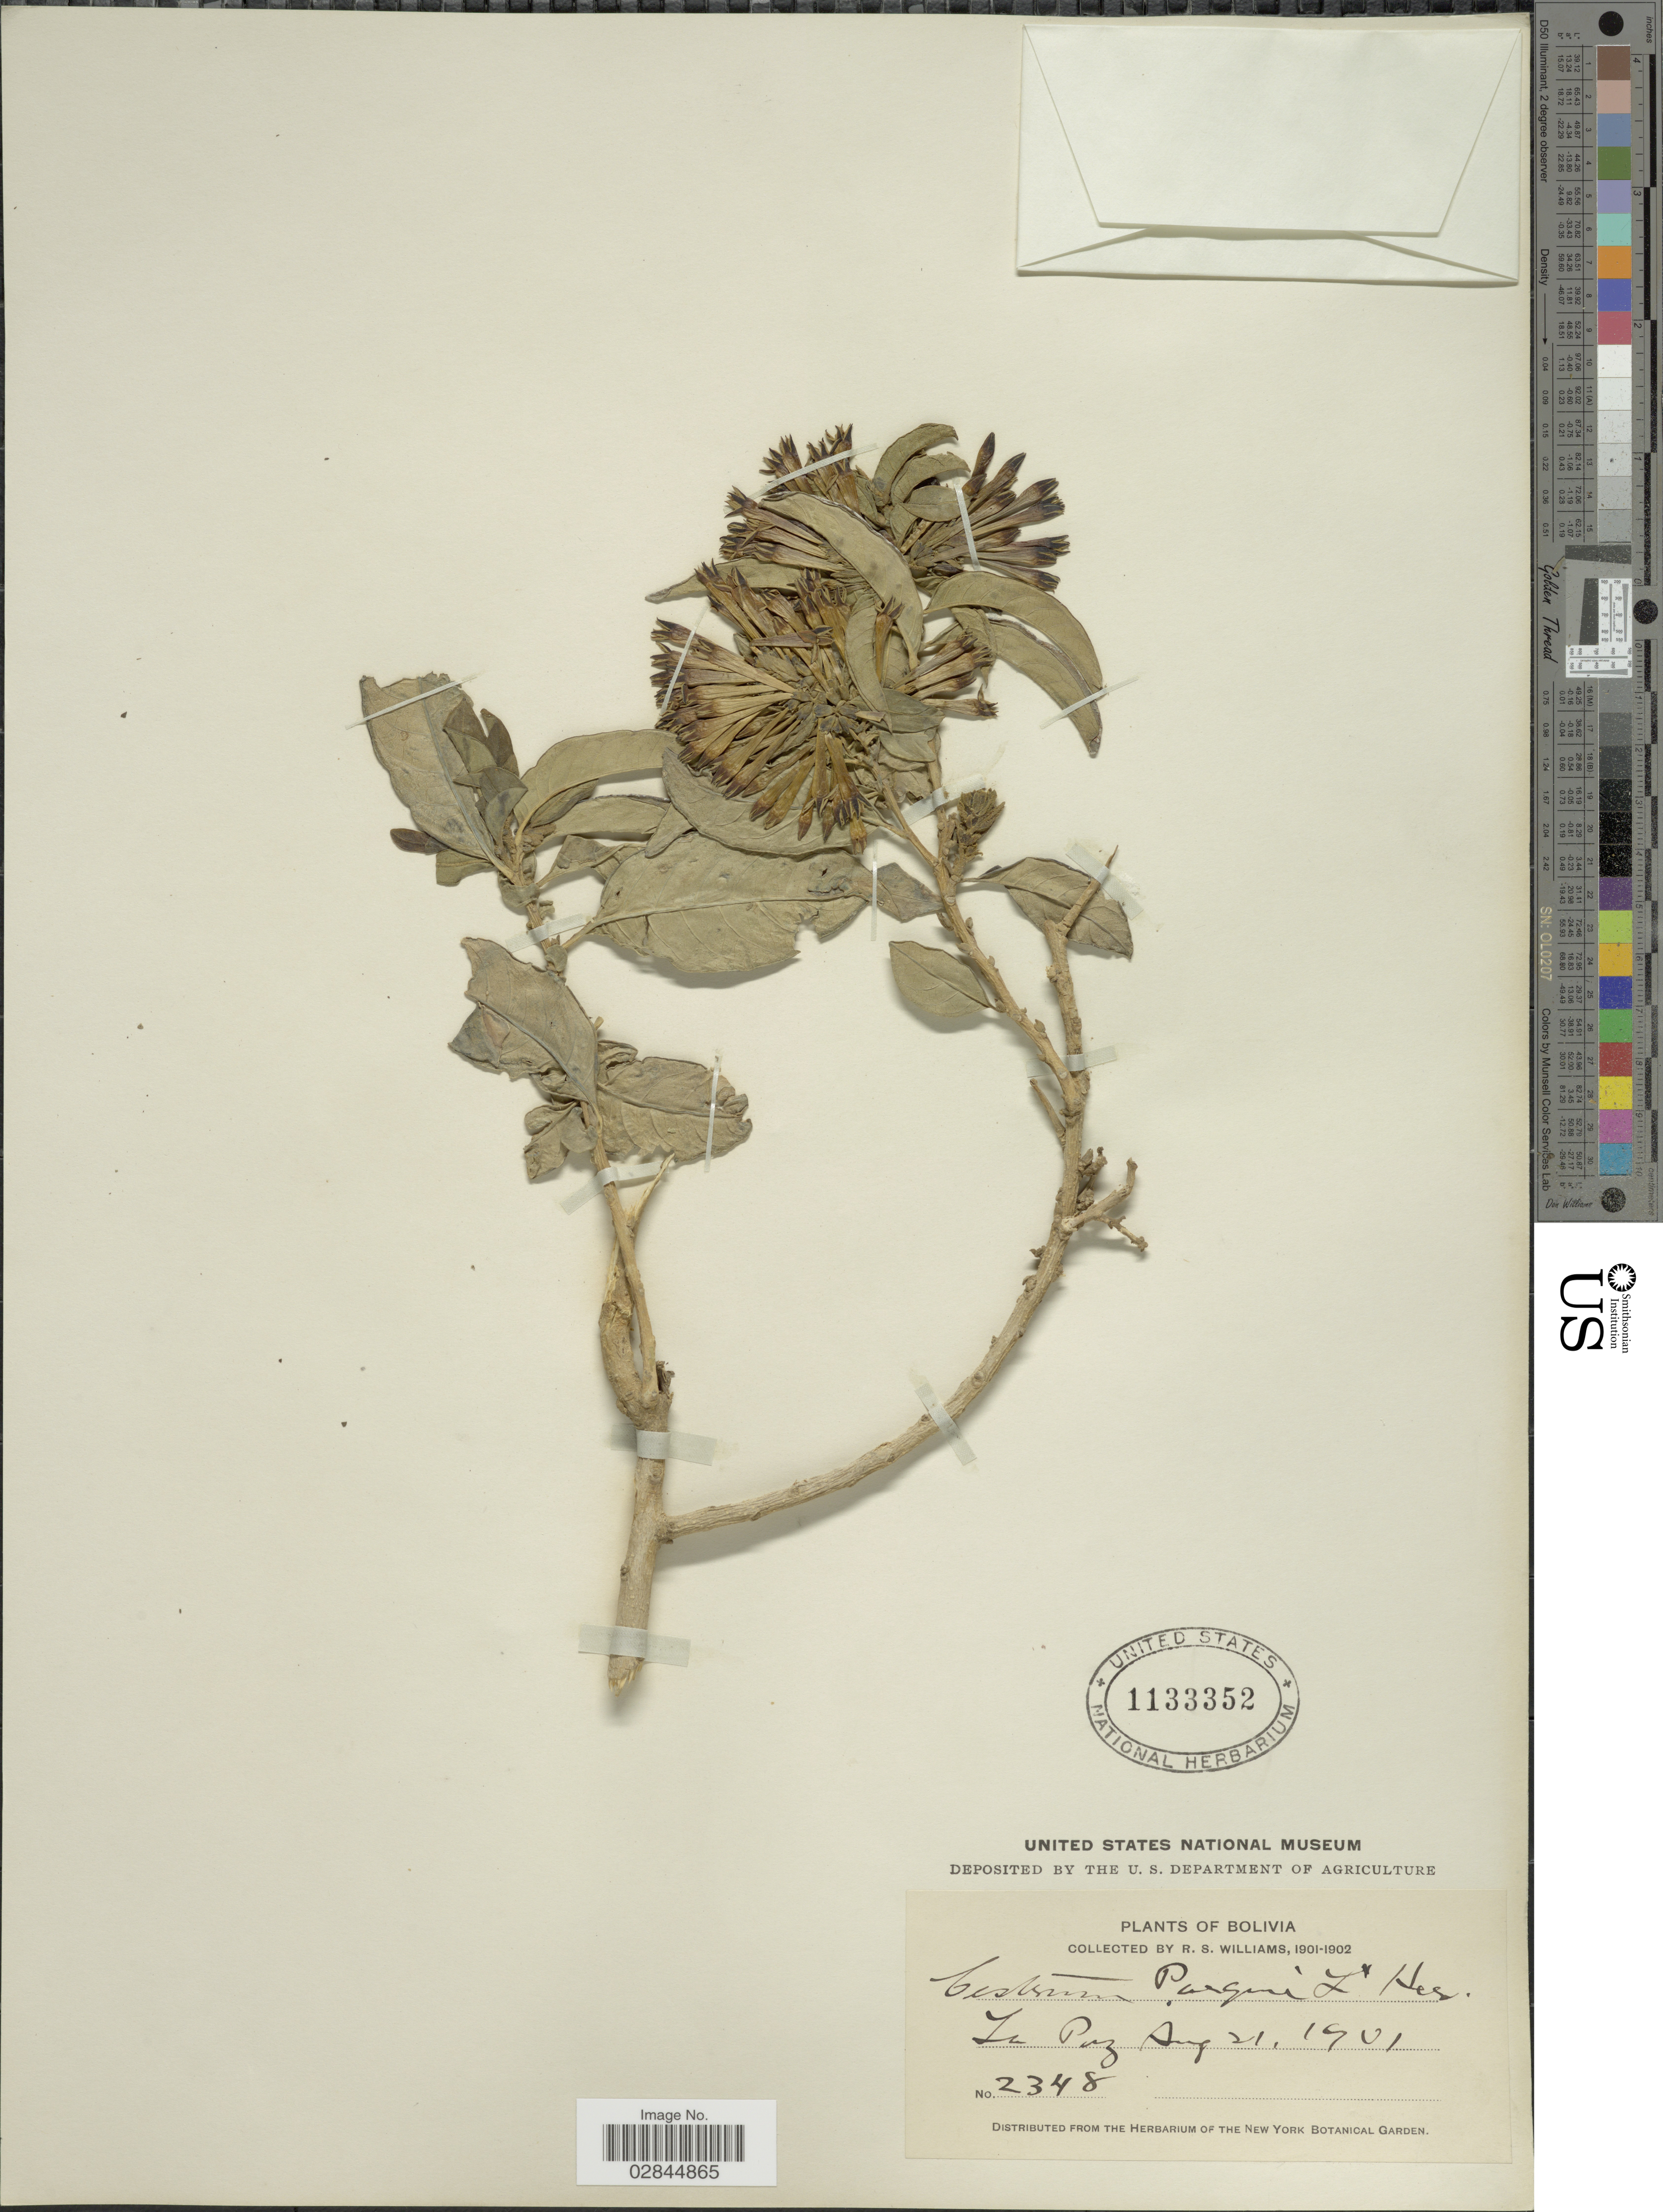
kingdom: Plantae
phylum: Tracheophyta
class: Magnoliopsida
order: Solanales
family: Solanaceae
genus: Cestrum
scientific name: Cestrum parqui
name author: L'Hér.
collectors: R. S. Williams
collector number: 2348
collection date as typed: Aug. 21, 1901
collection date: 1901-08-21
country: Bolivia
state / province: La Paz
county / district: Murillo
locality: La Paz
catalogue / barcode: US 1133352